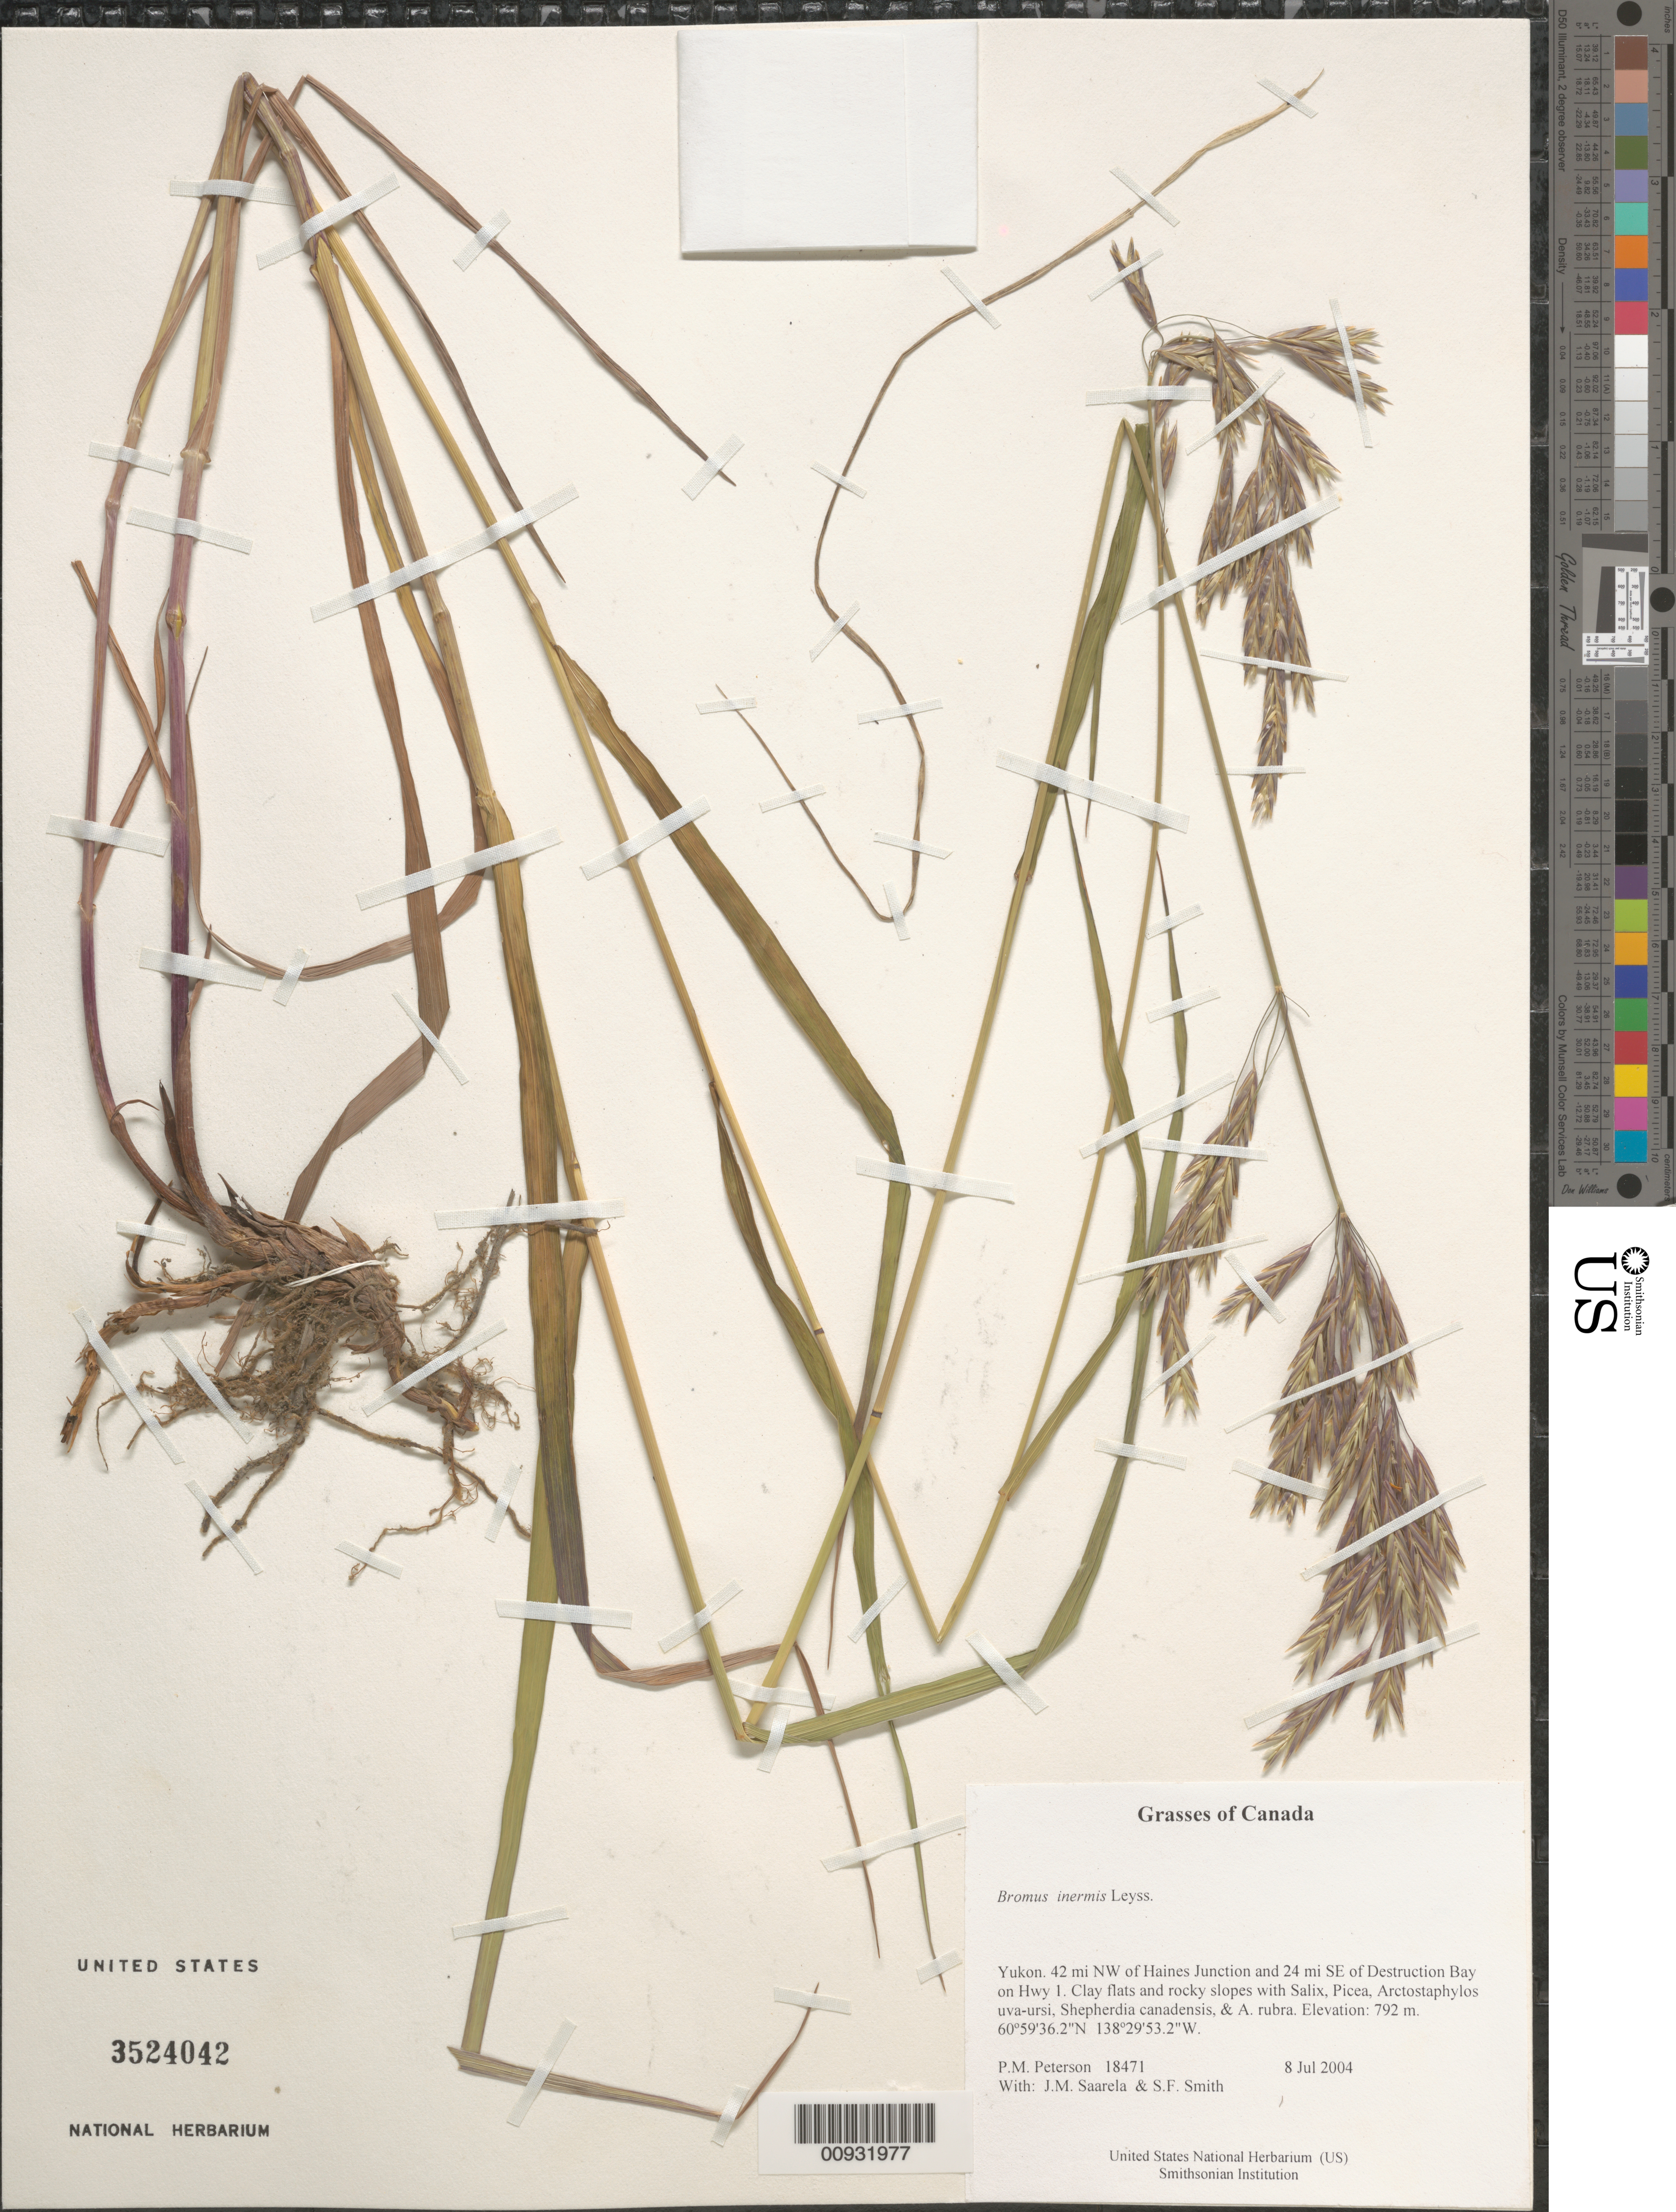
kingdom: Plantae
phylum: Tracheophyta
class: Liliopsida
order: Poales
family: Poaceae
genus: Bromus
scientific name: Bromus inermis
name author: Leyss.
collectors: P. M. Peterson, J. Saarela & S.F. Smith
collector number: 18471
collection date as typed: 08 Jul 2004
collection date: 2004-07-08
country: Canada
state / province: Yukon Territory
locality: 42 mi NW of Haines Junction and 24 mi SE of Destruction Bay on Hwy 1. Clay flats and rocky slopes with Salix, Picea, Arctostaphylos uva-ursi, Shepherdia canadensis, & A. rubra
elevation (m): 792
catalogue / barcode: US 3524042